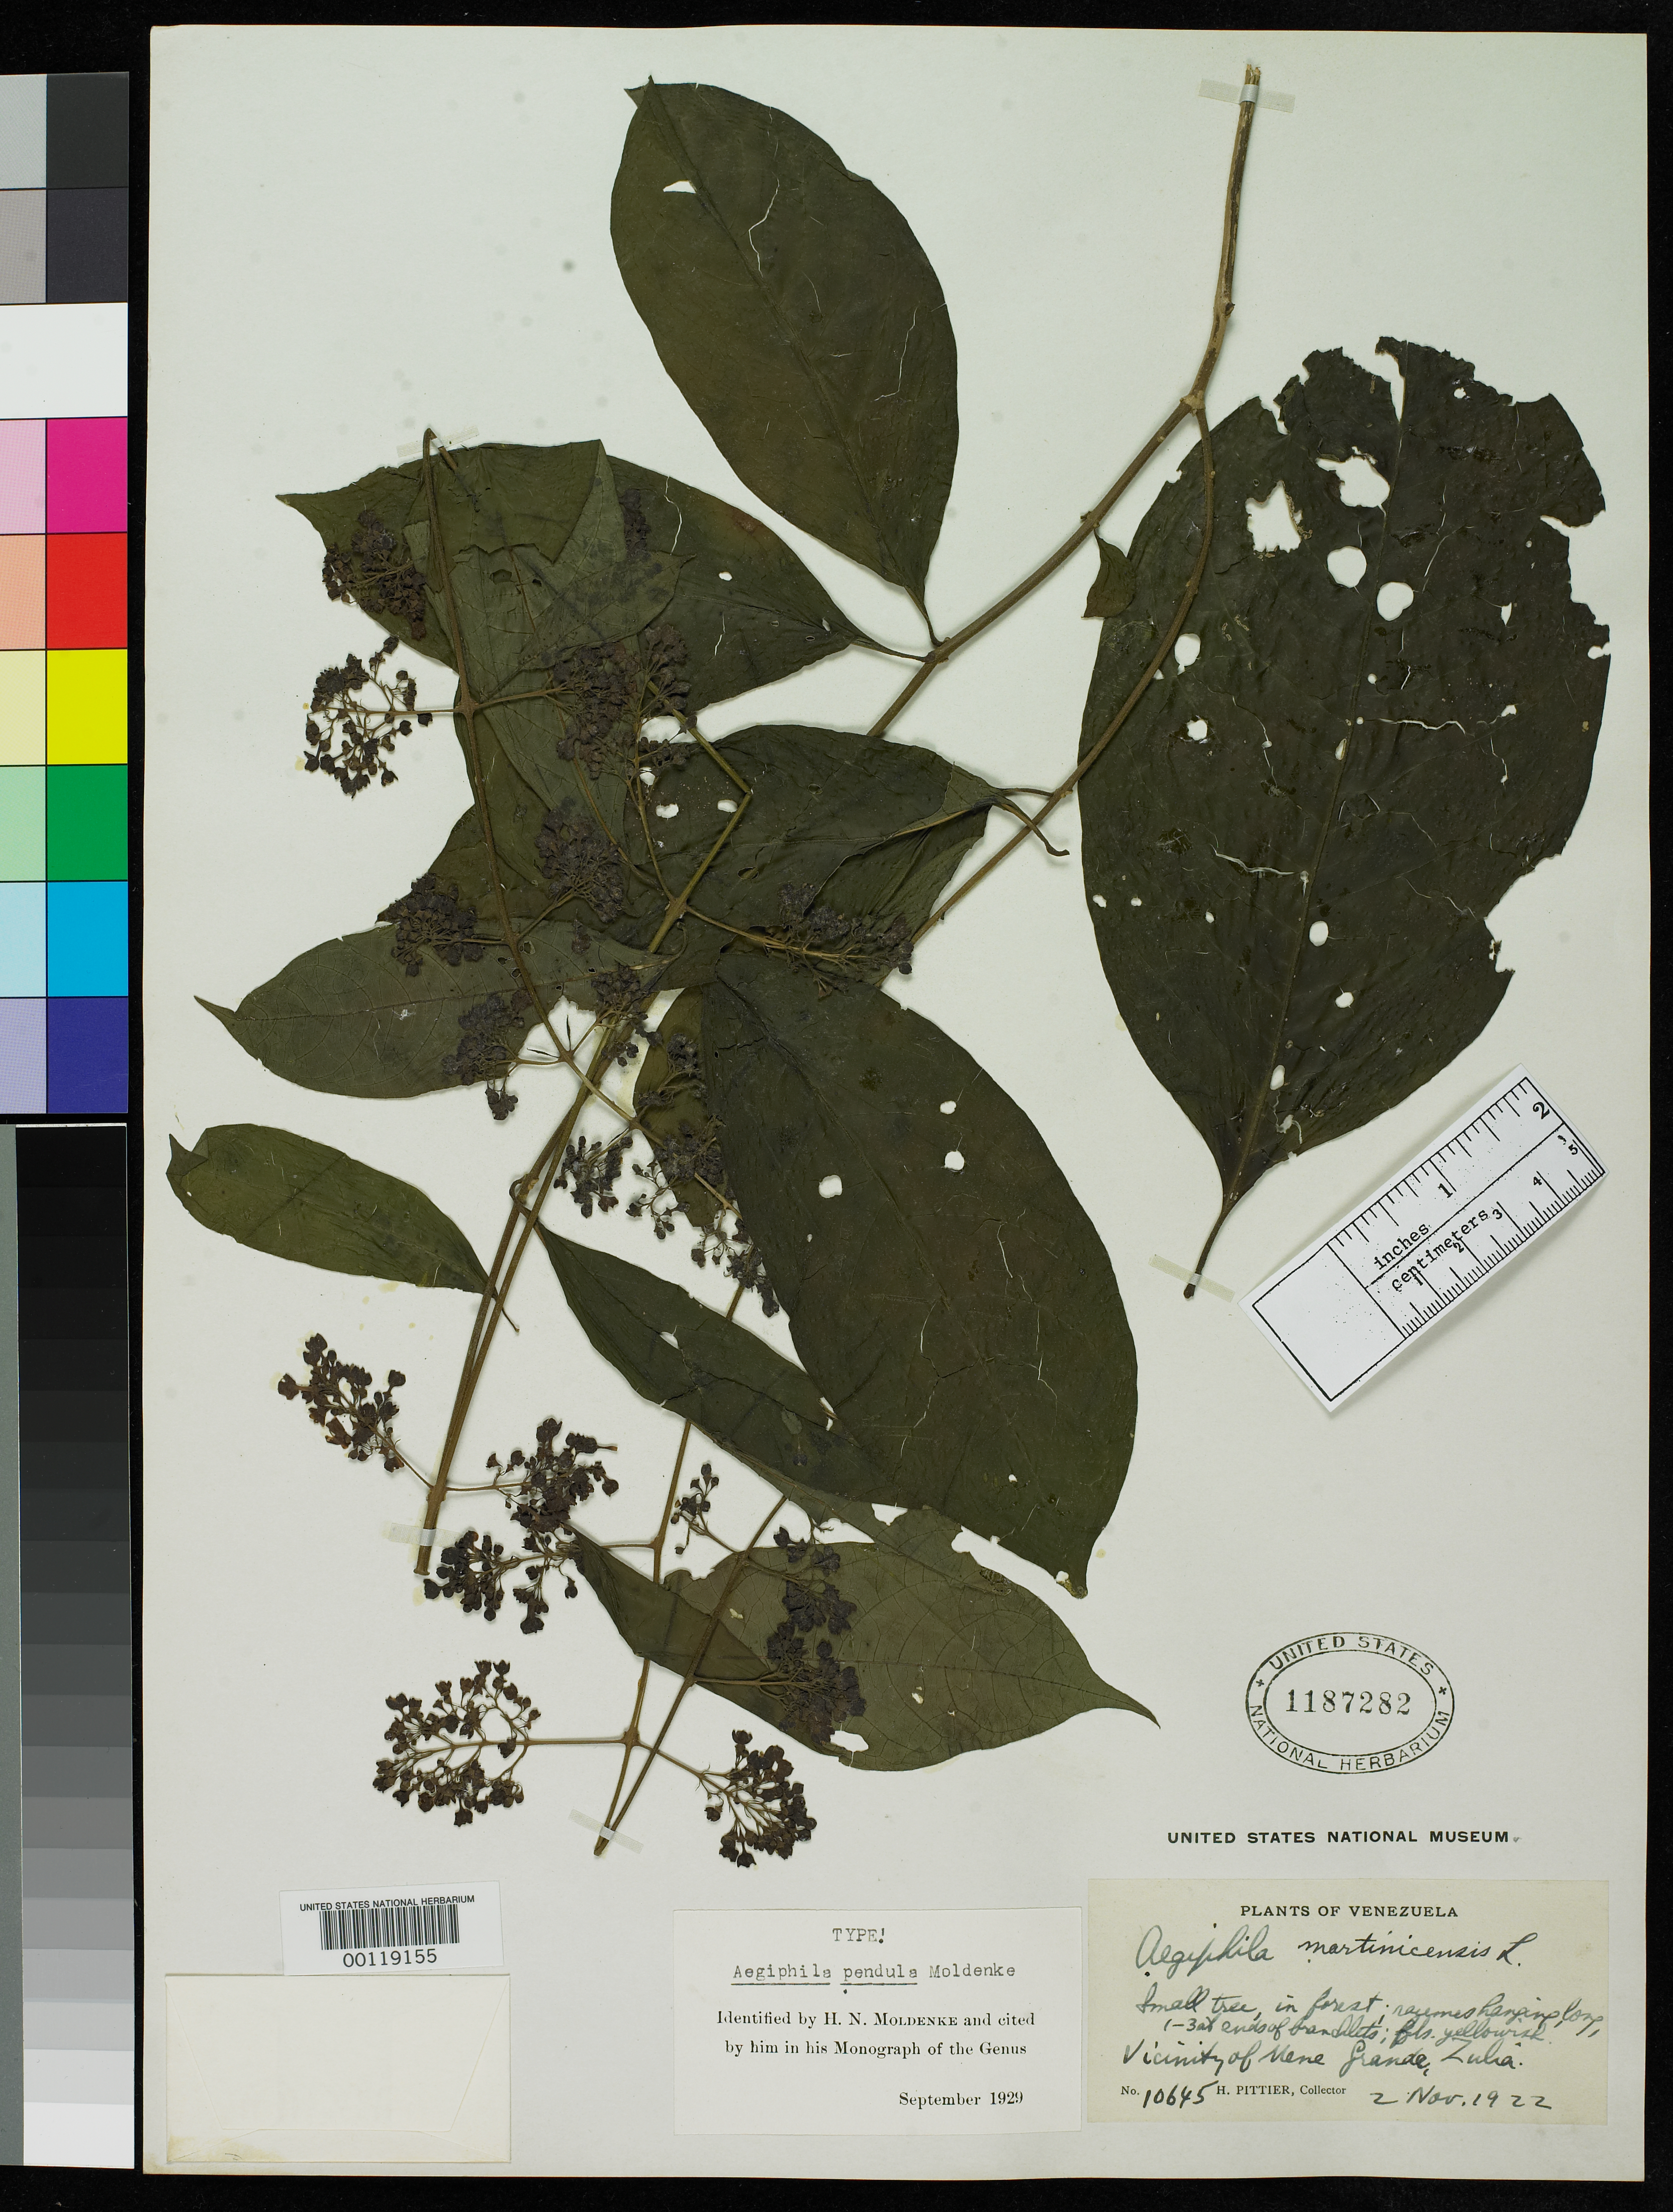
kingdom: Plantae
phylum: Tracheophyta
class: Magnoliopsida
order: Lamiales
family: Lamiaceae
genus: Aegiphila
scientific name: Aegiphila pendula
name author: Moldenke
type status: Holotype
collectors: H. F. Pittier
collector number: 10645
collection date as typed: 02 Nov 1922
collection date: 1922-11-02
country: Venezuela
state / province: Zulia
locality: Mene Grande.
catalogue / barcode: US 1187282